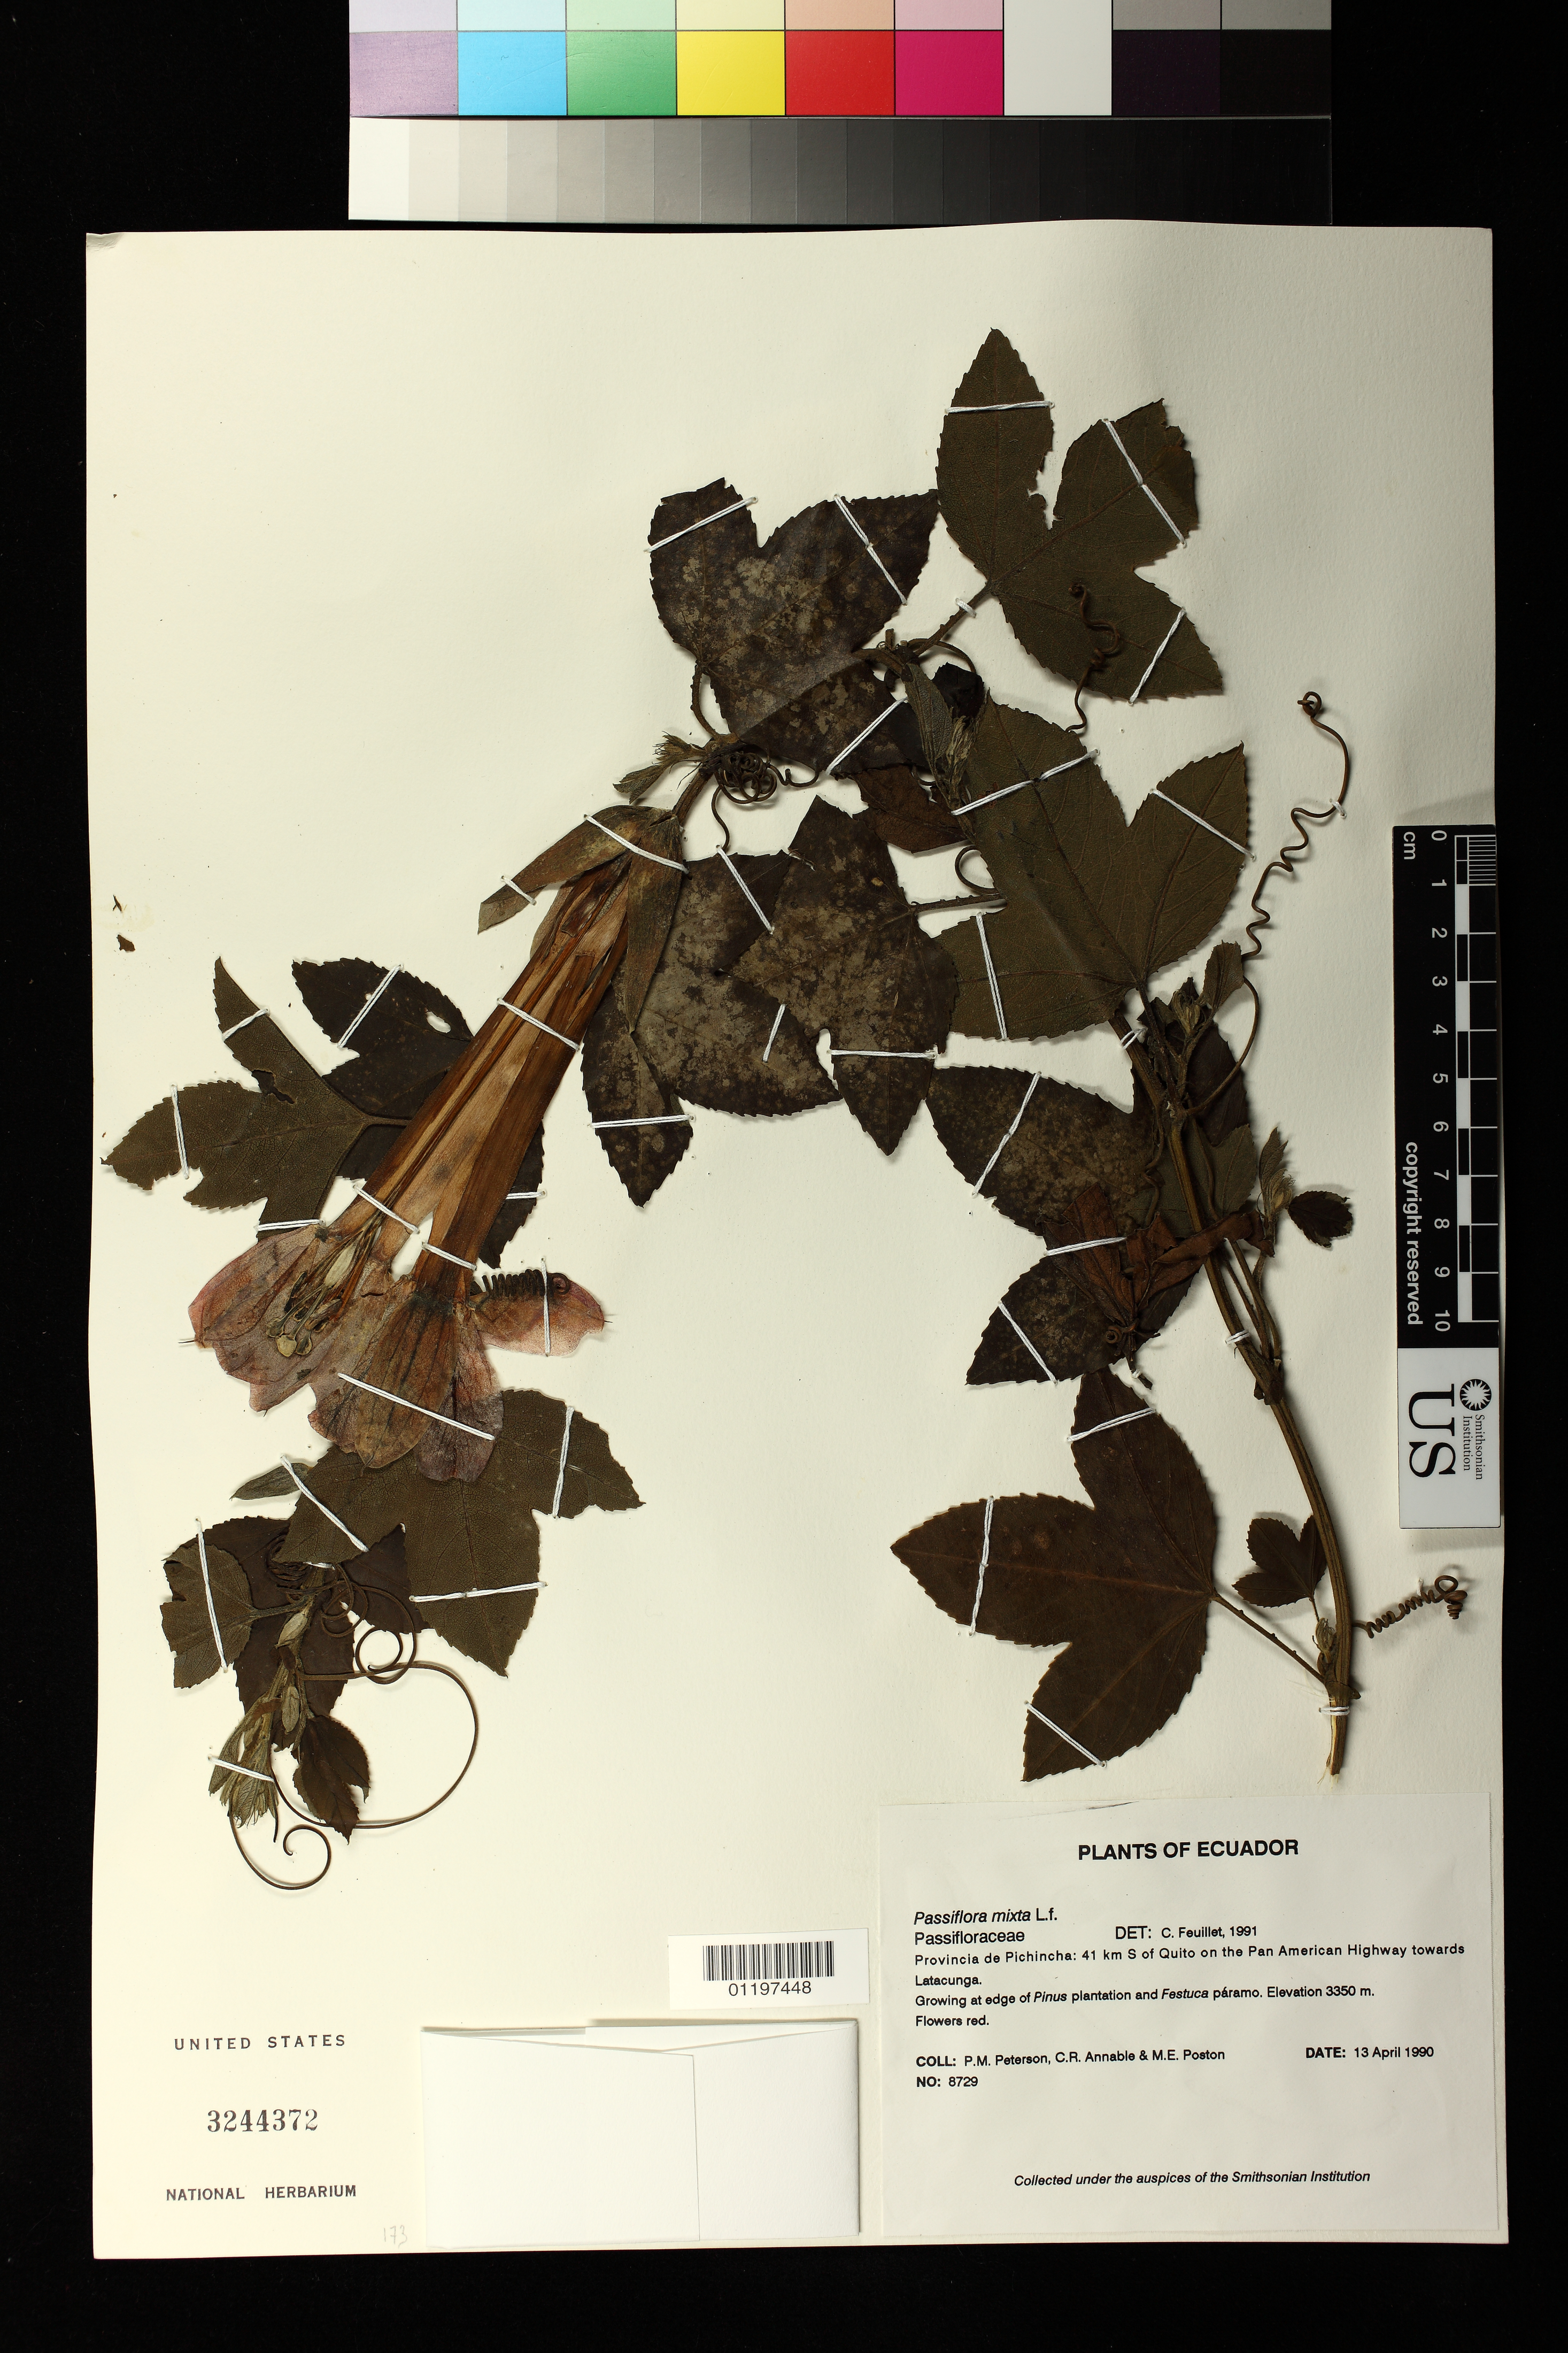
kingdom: Plantae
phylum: Tracheophyta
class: Magnoliopsida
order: Malpighiales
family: Passifloraceae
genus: Passiflora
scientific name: Passiflora mixta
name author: L. f.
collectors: P. M. Peterson, C. R. Annable & M. Poston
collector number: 8729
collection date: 1990-04-13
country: Ecuador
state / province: Pichincha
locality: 41 km S of Quito on the Pan American Highway towards Latacunga.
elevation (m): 3350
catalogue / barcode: US 3244372